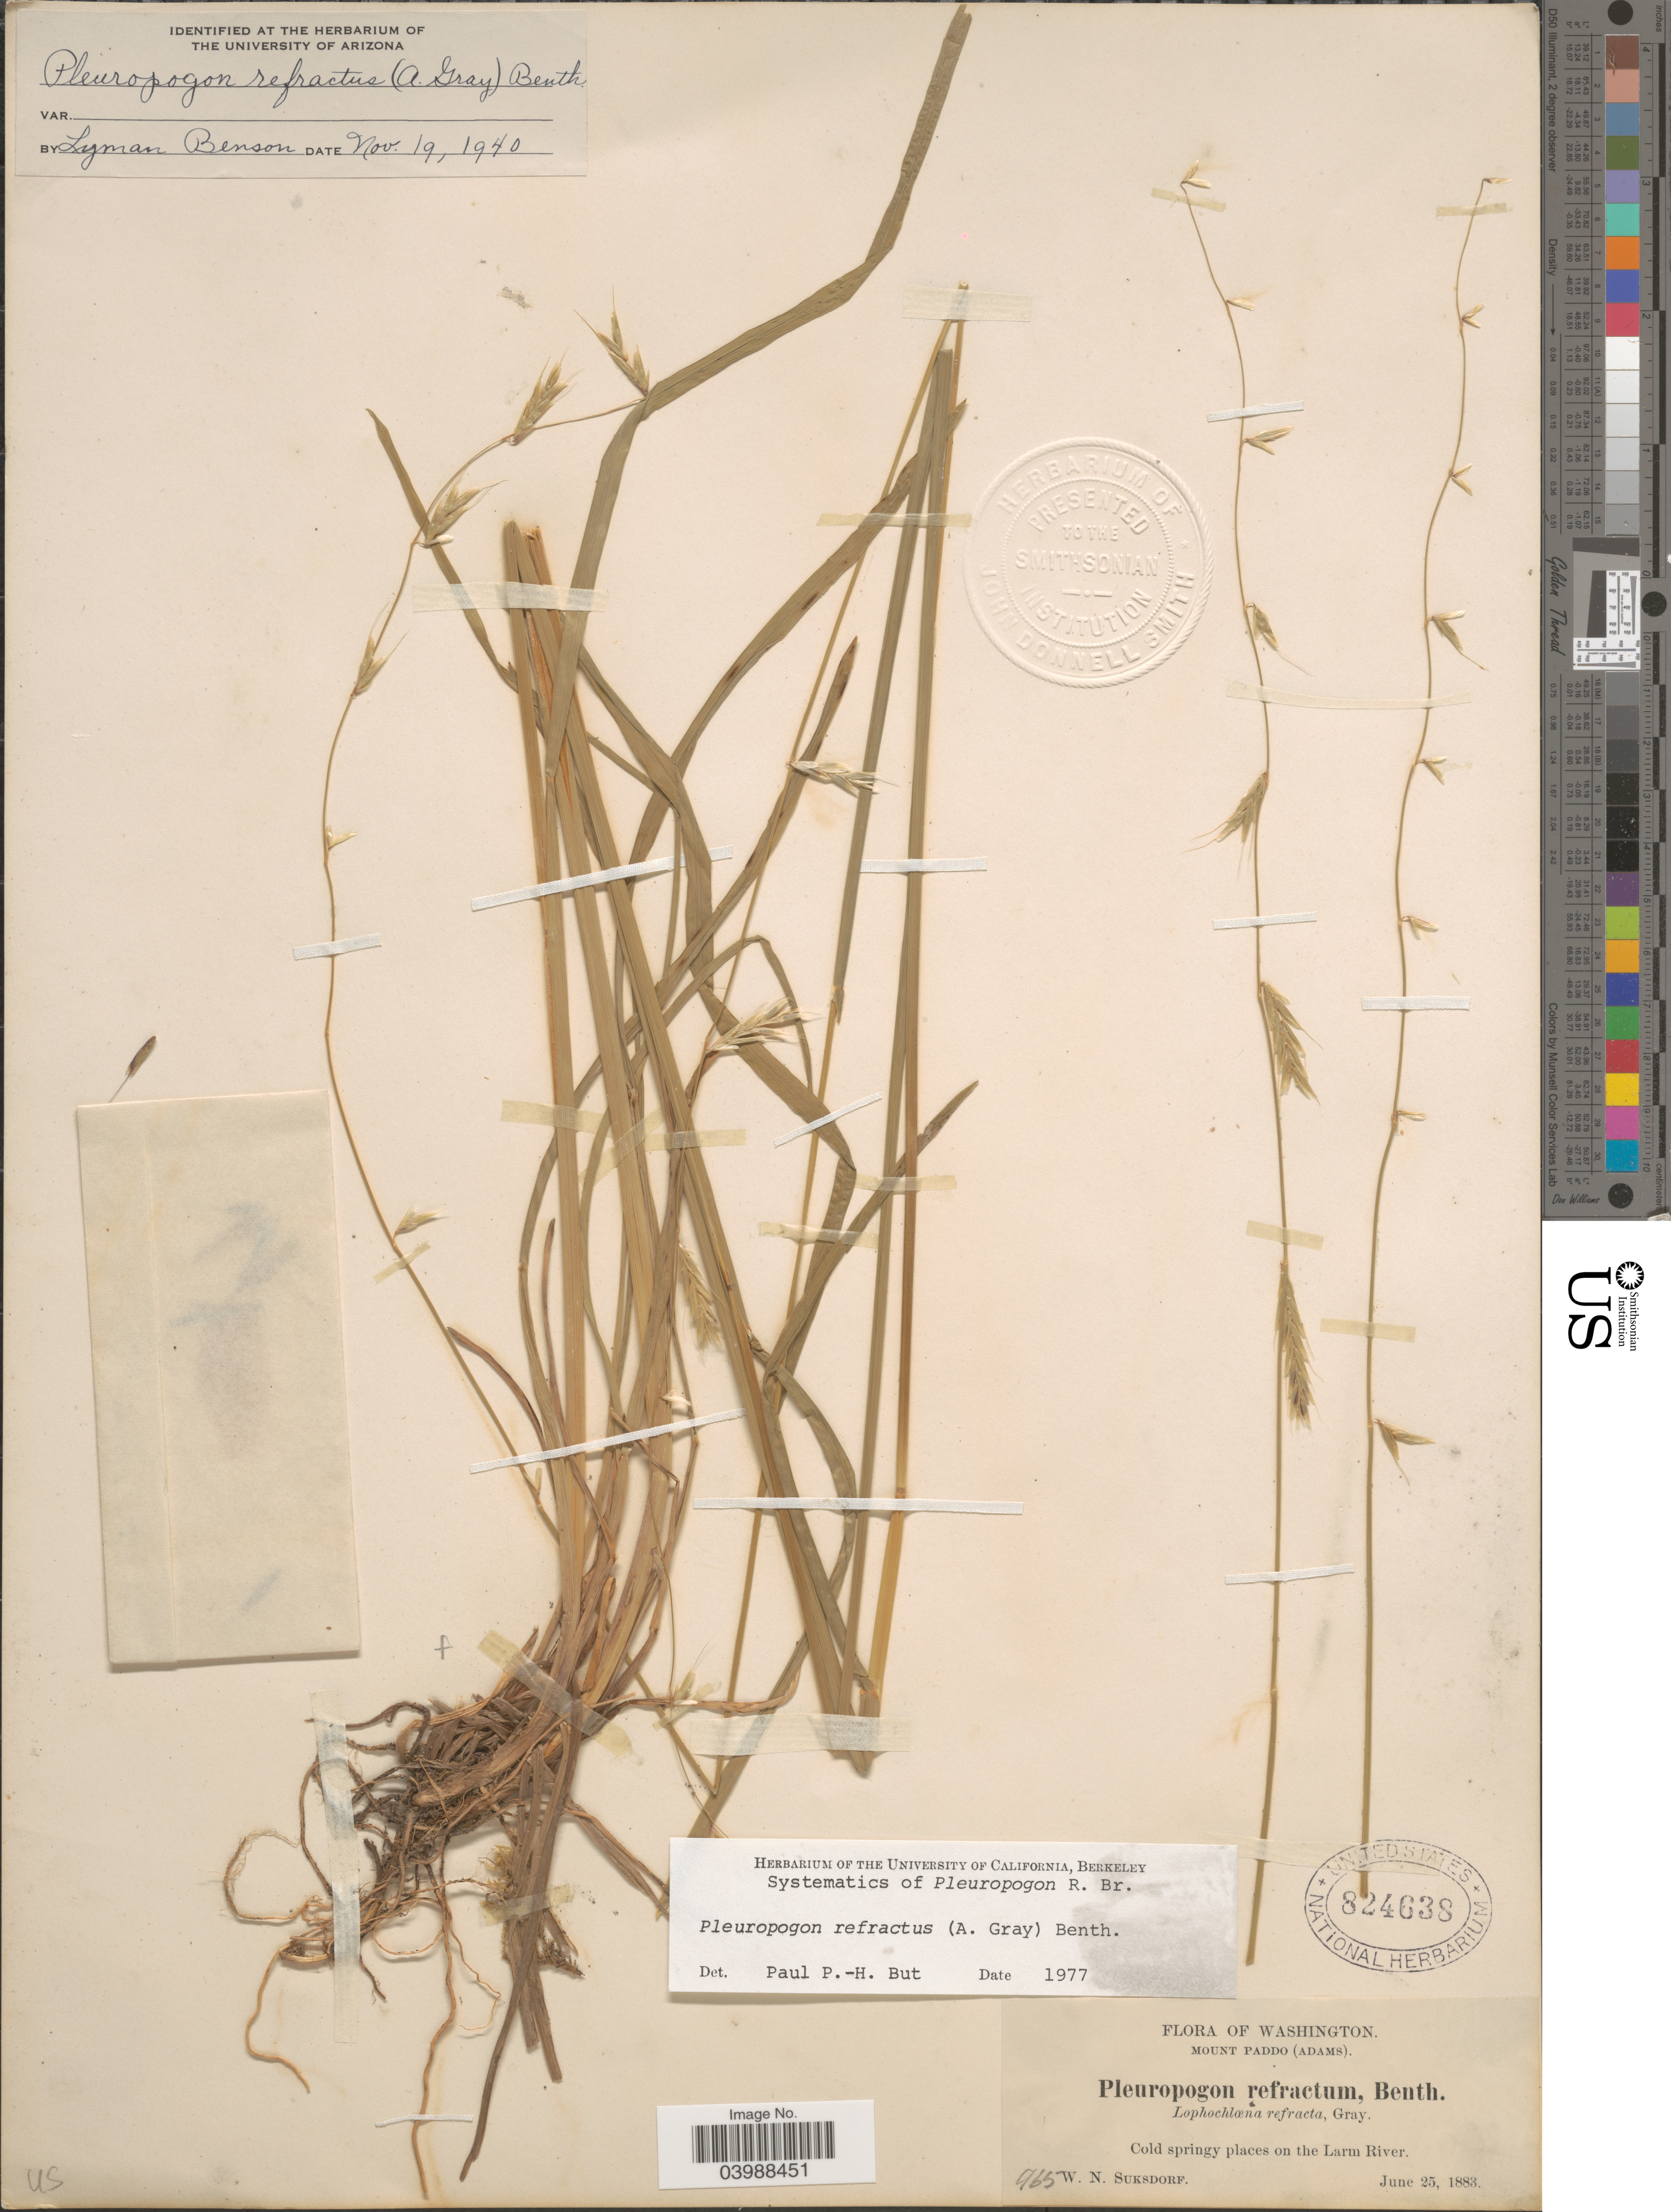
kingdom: Plantae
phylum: Tracheophyta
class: Liliopsida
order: Poales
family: Poaceae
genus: Pleuropogon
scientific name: Pleuropogon refractus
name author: (A. Gray) Benth.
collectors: W. N. Suksdorf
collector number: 965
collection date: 1883-06-25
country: United States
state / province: Washington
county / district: Skamania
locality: Mount Paddo (Adams). Cold springy places on the Larm River.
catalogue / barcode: US 824638